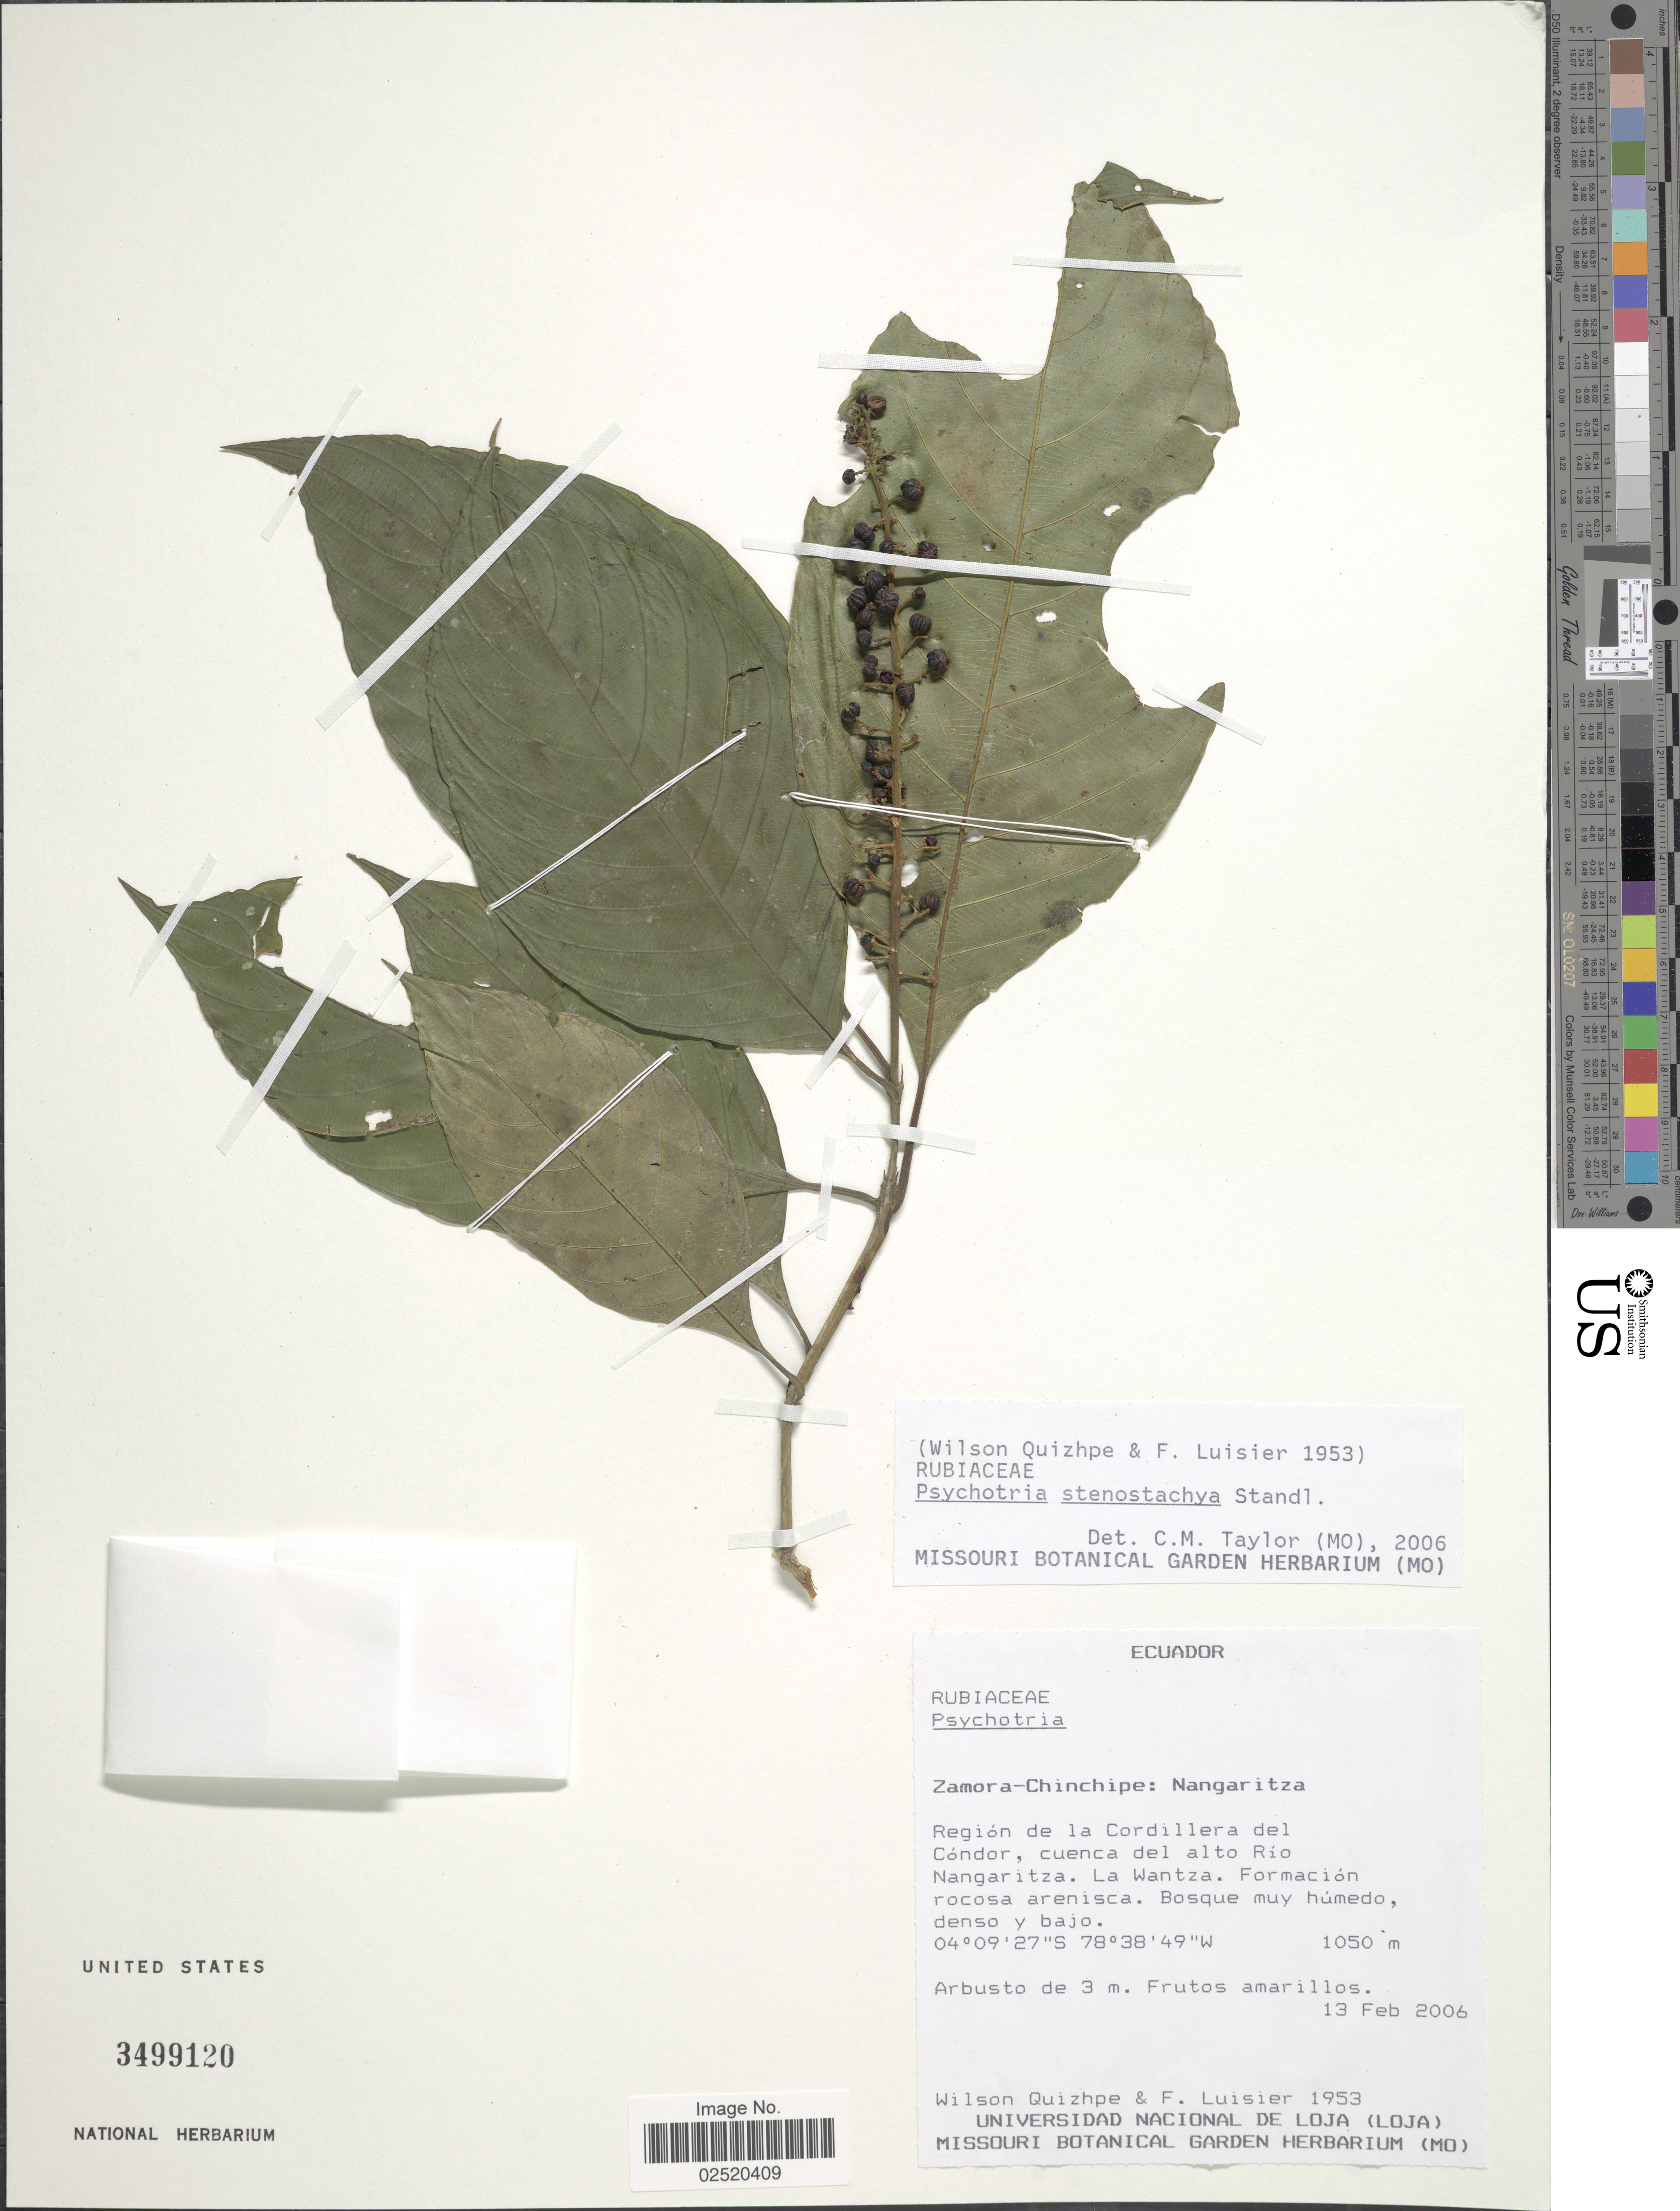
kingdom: Plantae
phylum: Tracheophyta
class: Magnoliopsida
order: Gentianales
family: Rubiaceae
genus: Psychotria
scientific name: Psychotria stenostachya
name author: Standl.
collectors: W. Quizhpe & F. Luisier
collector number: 1953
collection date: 2006-02-13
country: Ecuador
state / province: Zamora-Chinchipe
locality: Región de la Cordillera del Cóndor, cuenca del alto Río Nangaritza. La Wantza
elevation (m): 1050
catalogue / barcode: US 3499120